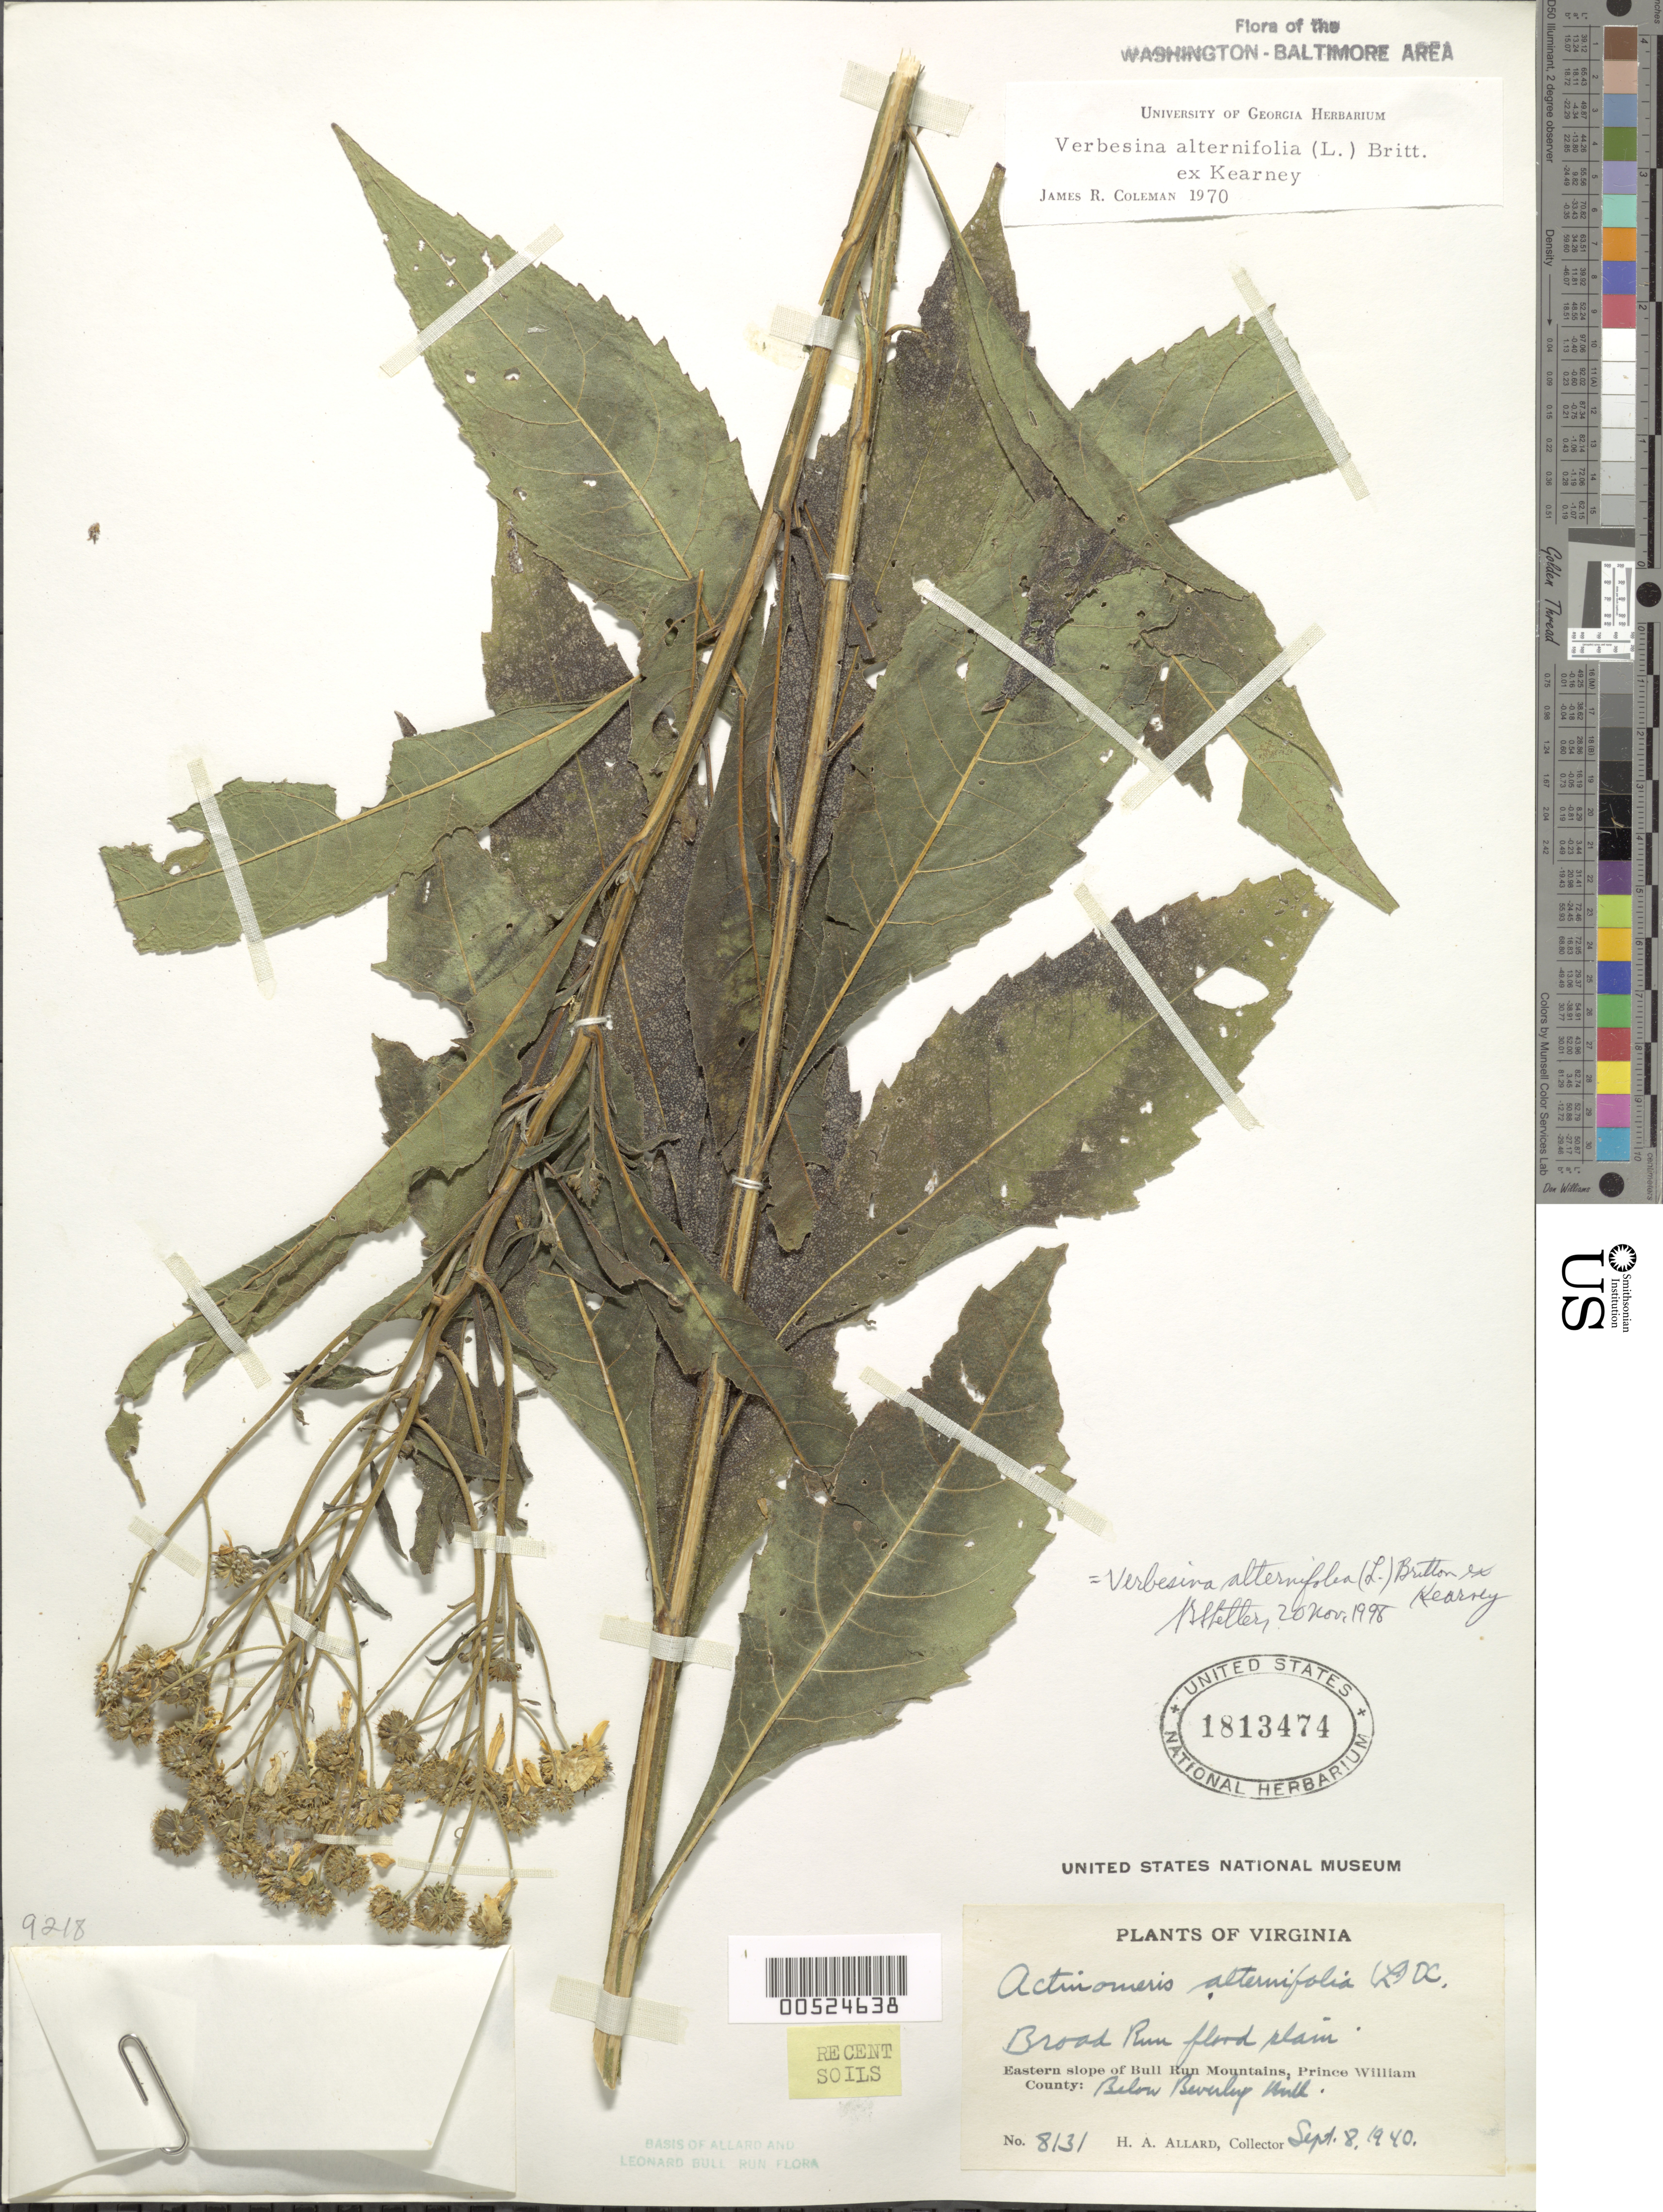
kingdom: Plantae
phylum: Tracheophyta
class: Magnoliopsida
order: Asterales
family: Asteraceae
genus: Verbesina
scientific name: Verbesina alternifolia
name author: (L.) Britton ex Kearney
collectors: H. A. Allard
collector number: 8131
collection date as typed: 08 Sep 1940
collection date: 1940-09-08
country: United States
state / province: Virginia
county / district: Prince William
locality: Bull Run Mountains, E slope, Broad Run flood plain, below Beverley Mill Bull Run Mts.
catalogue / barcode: US 1813474